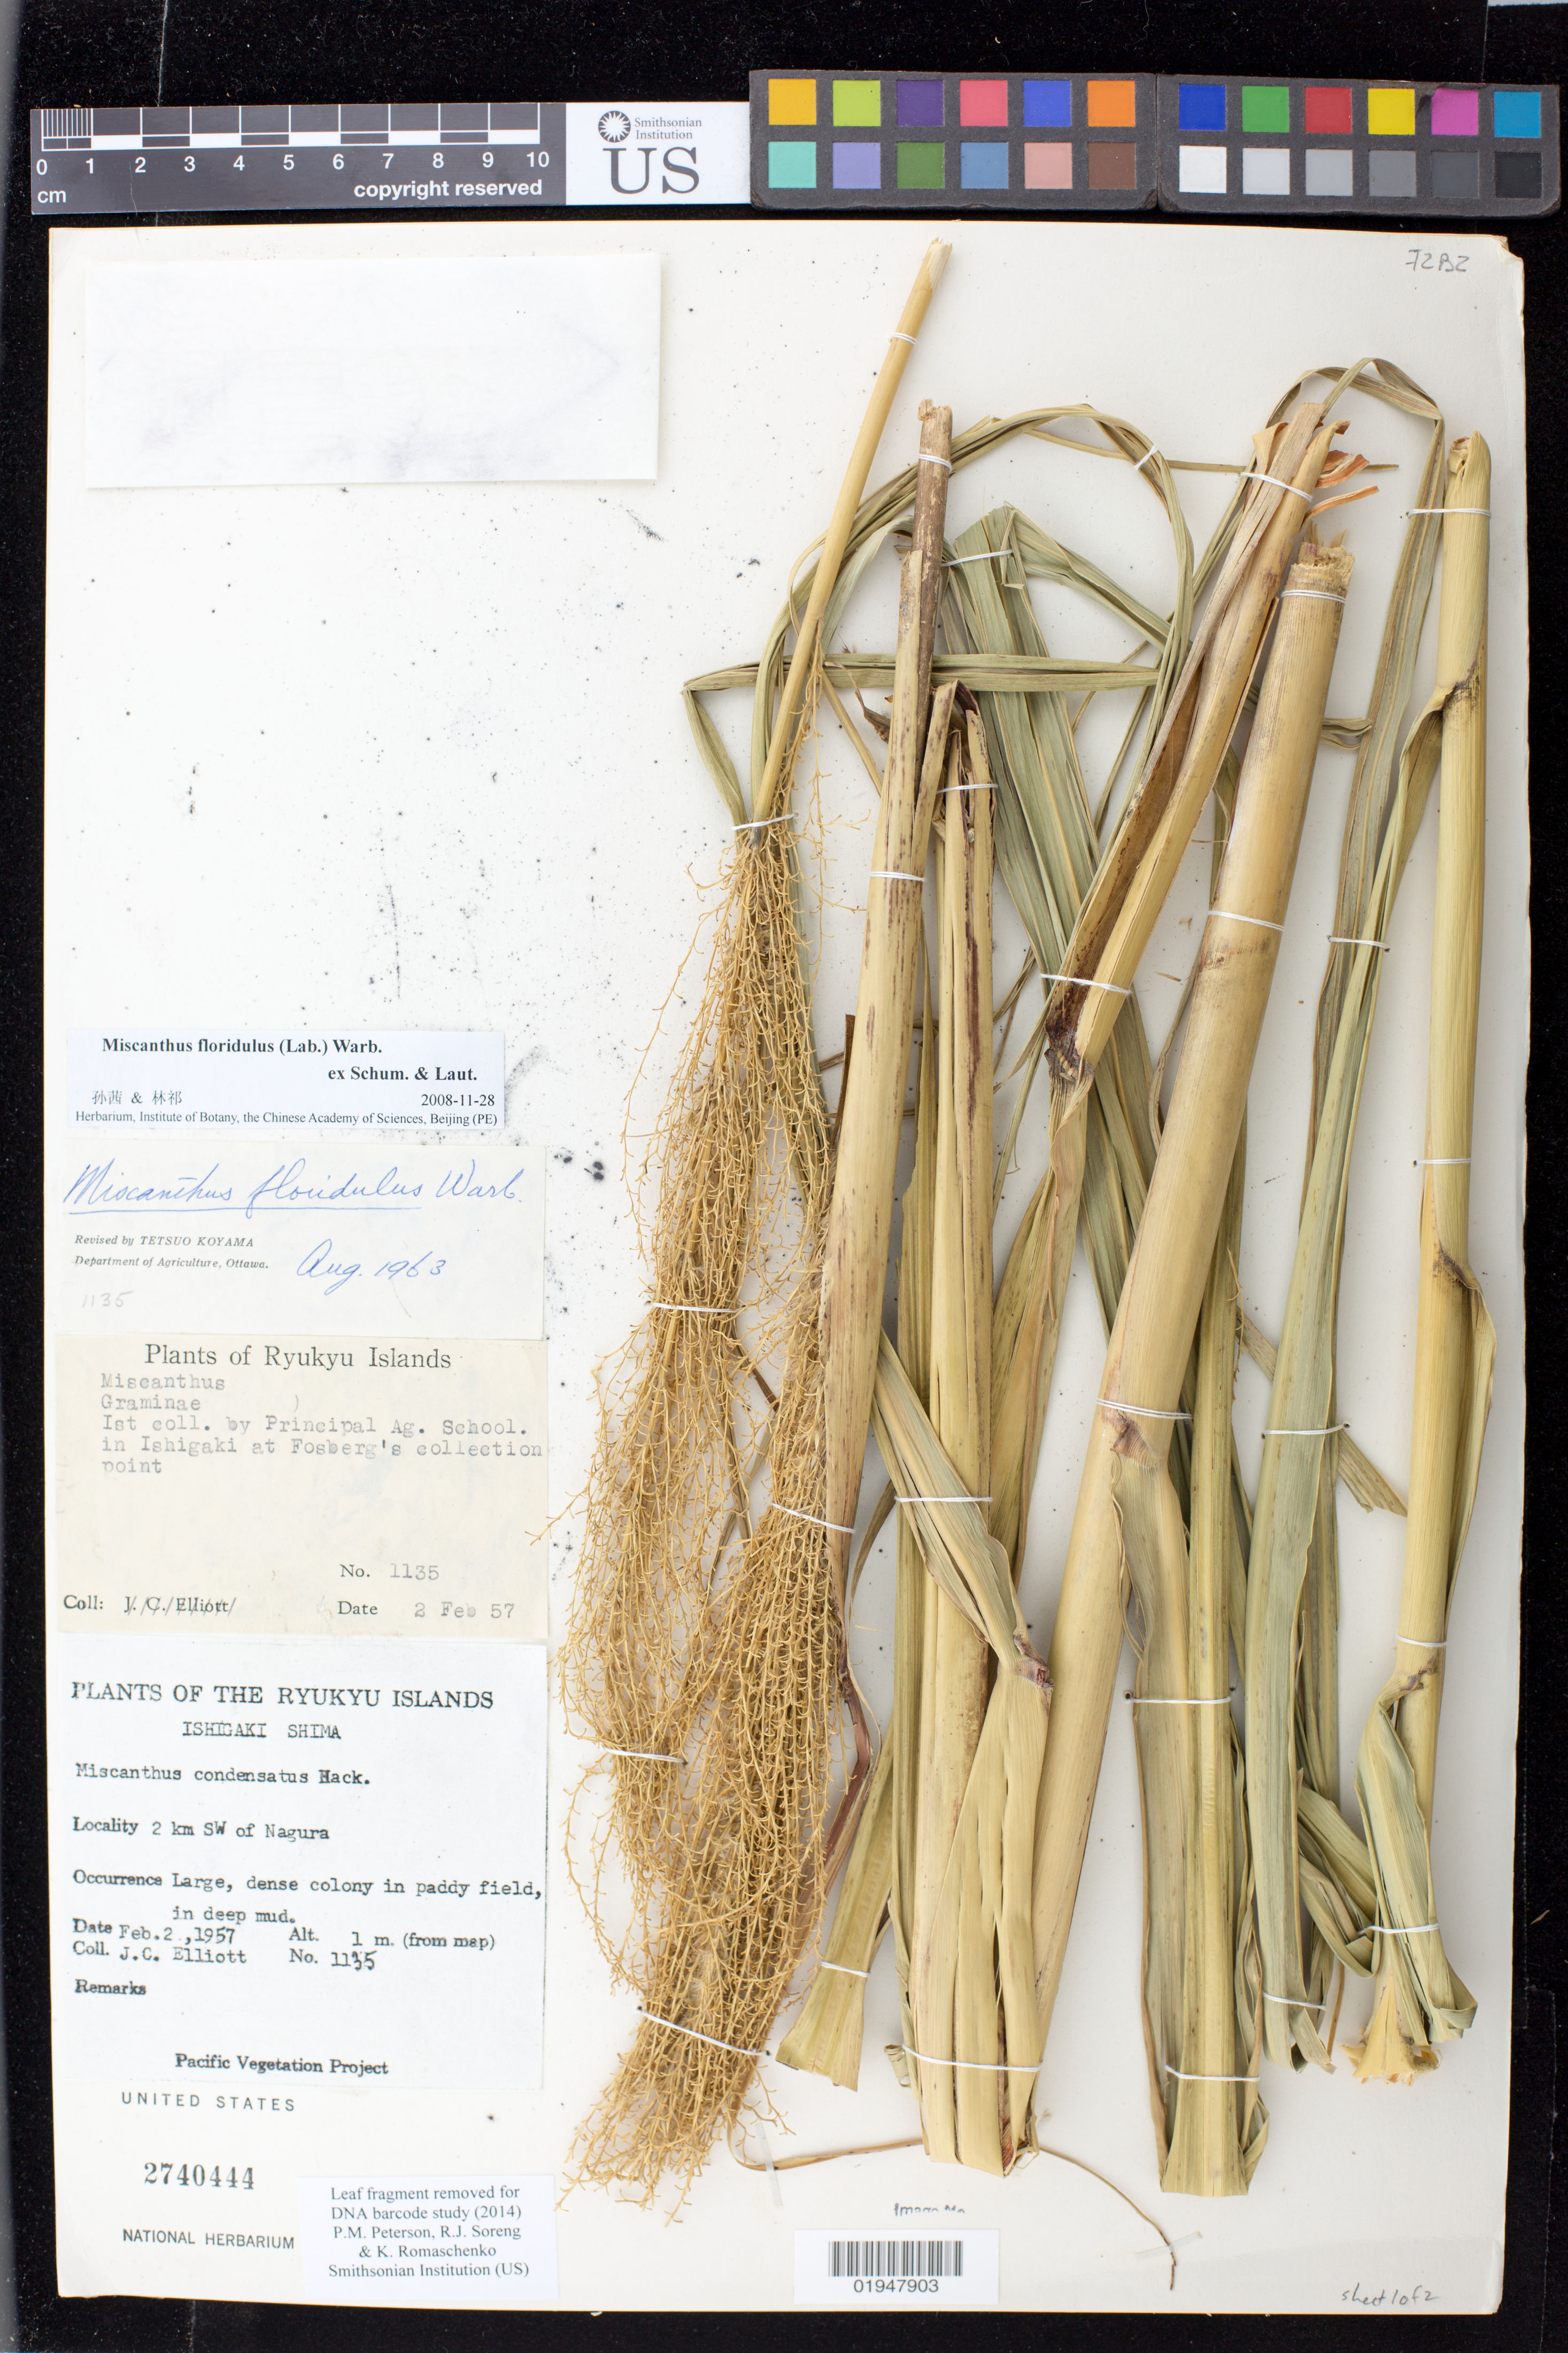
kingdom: Plantae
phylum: Tracheophyta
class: Liliopsida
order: Poales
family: Poaceae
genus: Miscanthus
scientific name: Miscanthus floridulus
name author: (Labill.) Warb.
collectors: J. C. Elliott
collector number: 1135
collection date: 1957-02-02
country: Japan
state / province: Okinawa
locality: Ryukyu Islands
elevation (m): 1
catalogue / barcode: US 2740444